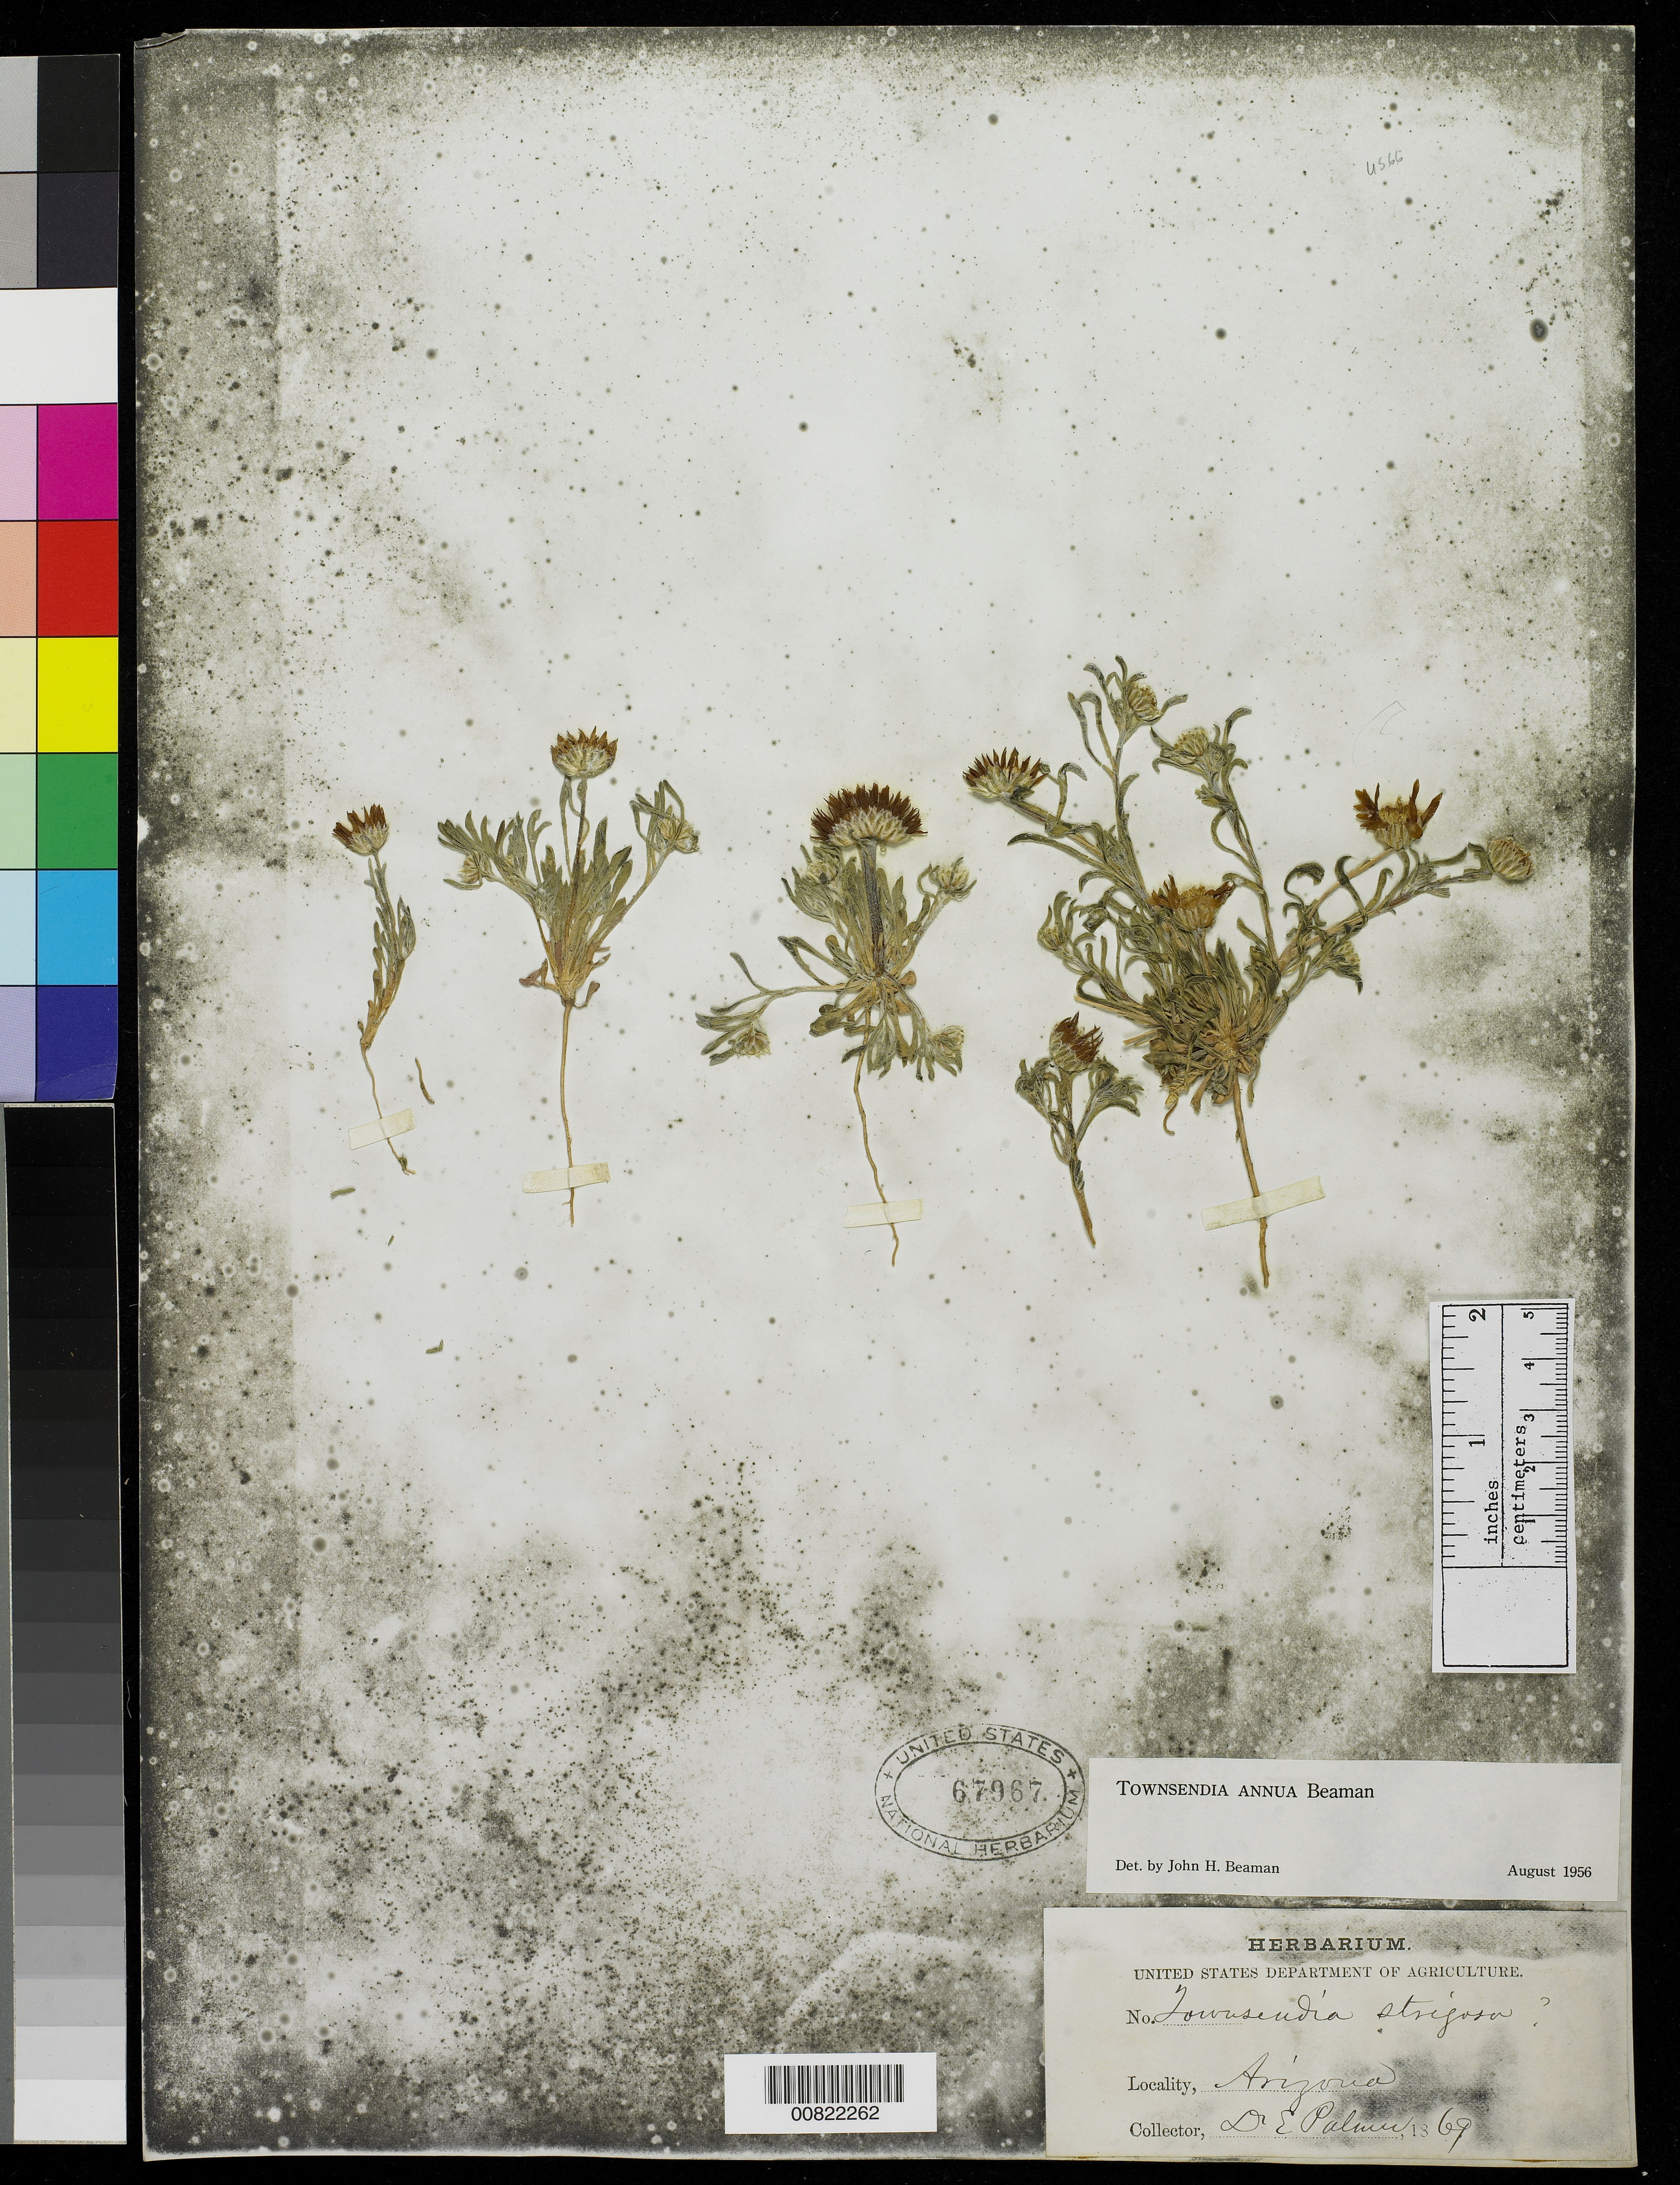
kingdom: Plantae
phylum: Tracheophyta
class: Magnoliopsida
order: Asterales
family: Asteraceae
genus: Townsendia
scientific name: Townsendia annua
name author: Beaman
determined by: Becker, K. M.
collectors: E. Palmer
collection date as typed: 1869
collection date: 1869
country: United States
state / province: Arizona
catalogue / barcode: US 67967